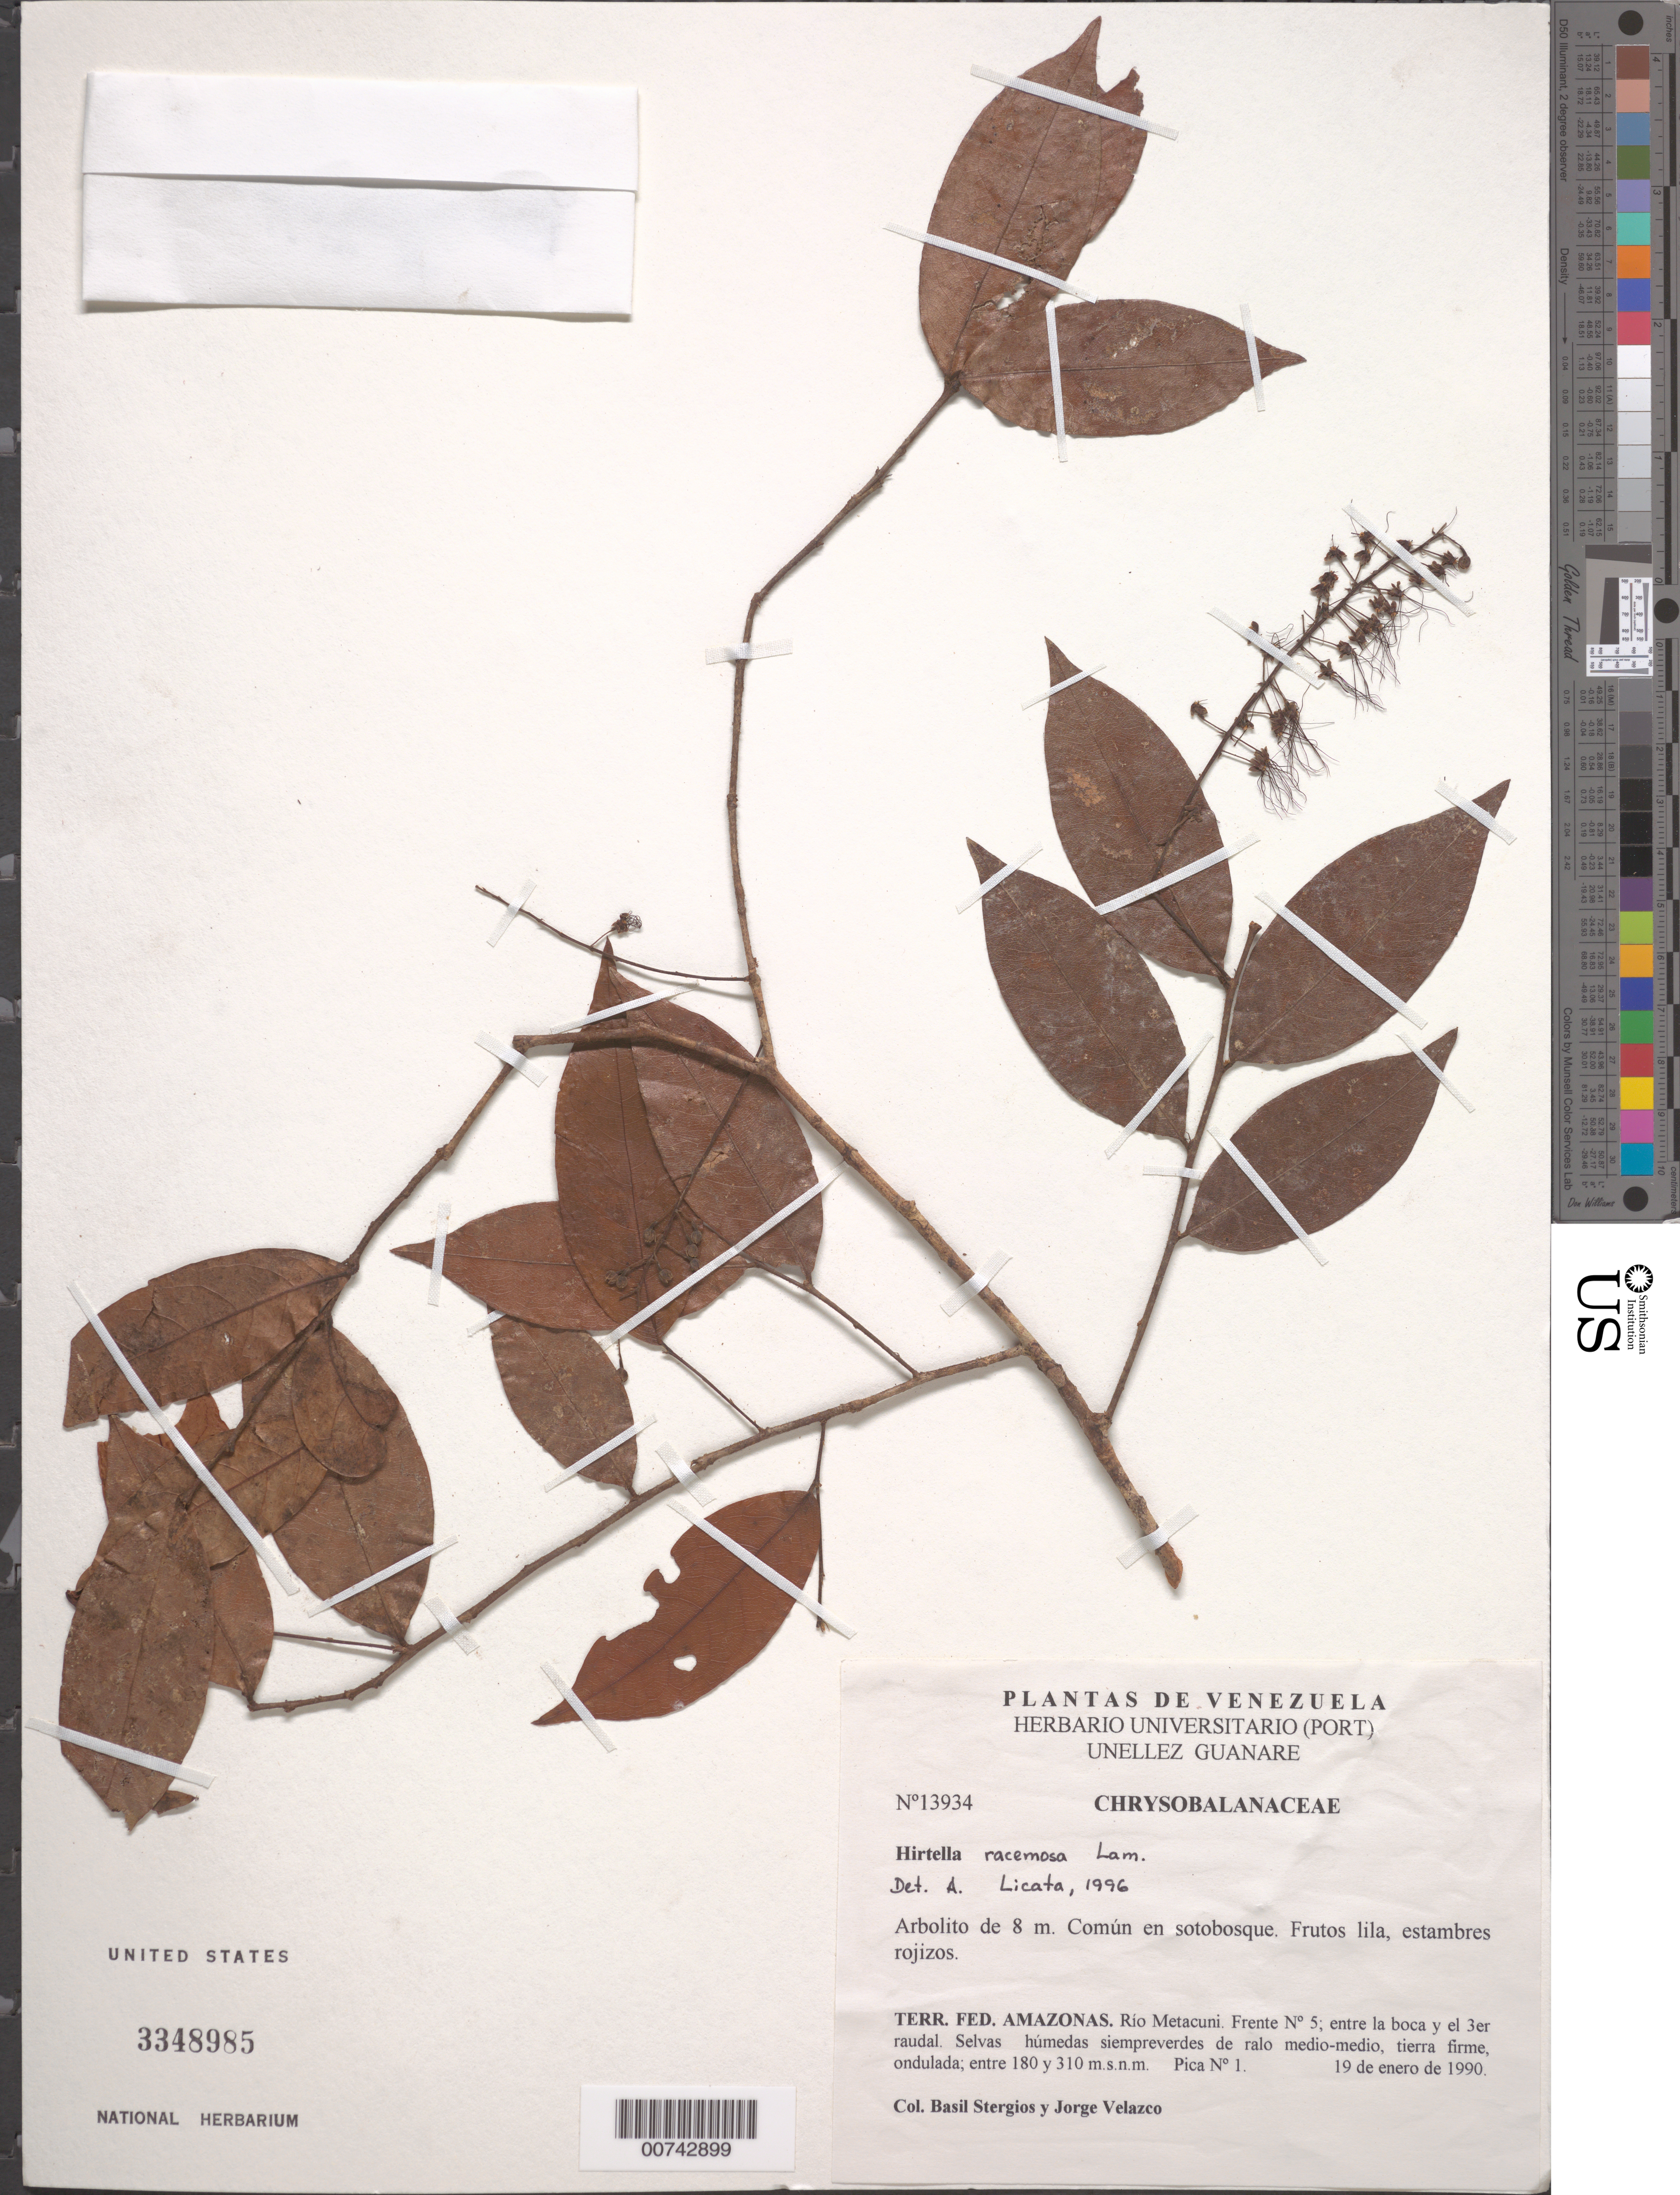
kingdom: Plantae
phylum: Tracheophyta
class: Magnoliopsida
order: Malpighiales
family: Chrysobalanaceae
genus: Hirtella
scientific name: Hirtella racemosa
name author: Lam.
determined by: Licata, A., (PORT), Univ. Nac. Exp. de los Llanos Ezequiel Zamora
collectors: B. G. Stergios & J. Velazco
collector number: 13934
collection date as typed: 19-Jan-90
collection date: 1990-01-19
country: Venezuela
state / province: Amazonas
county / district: Alto Orinoco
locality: Río Metacuni, Frente No. 5, entre la boca y el 3er raudal; pica N°1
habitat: Sotobosque; selvas húmedas siempre-verdes de ralo medi-medio, tierra firme, ondulada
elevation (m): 180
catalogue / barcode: US 3348985